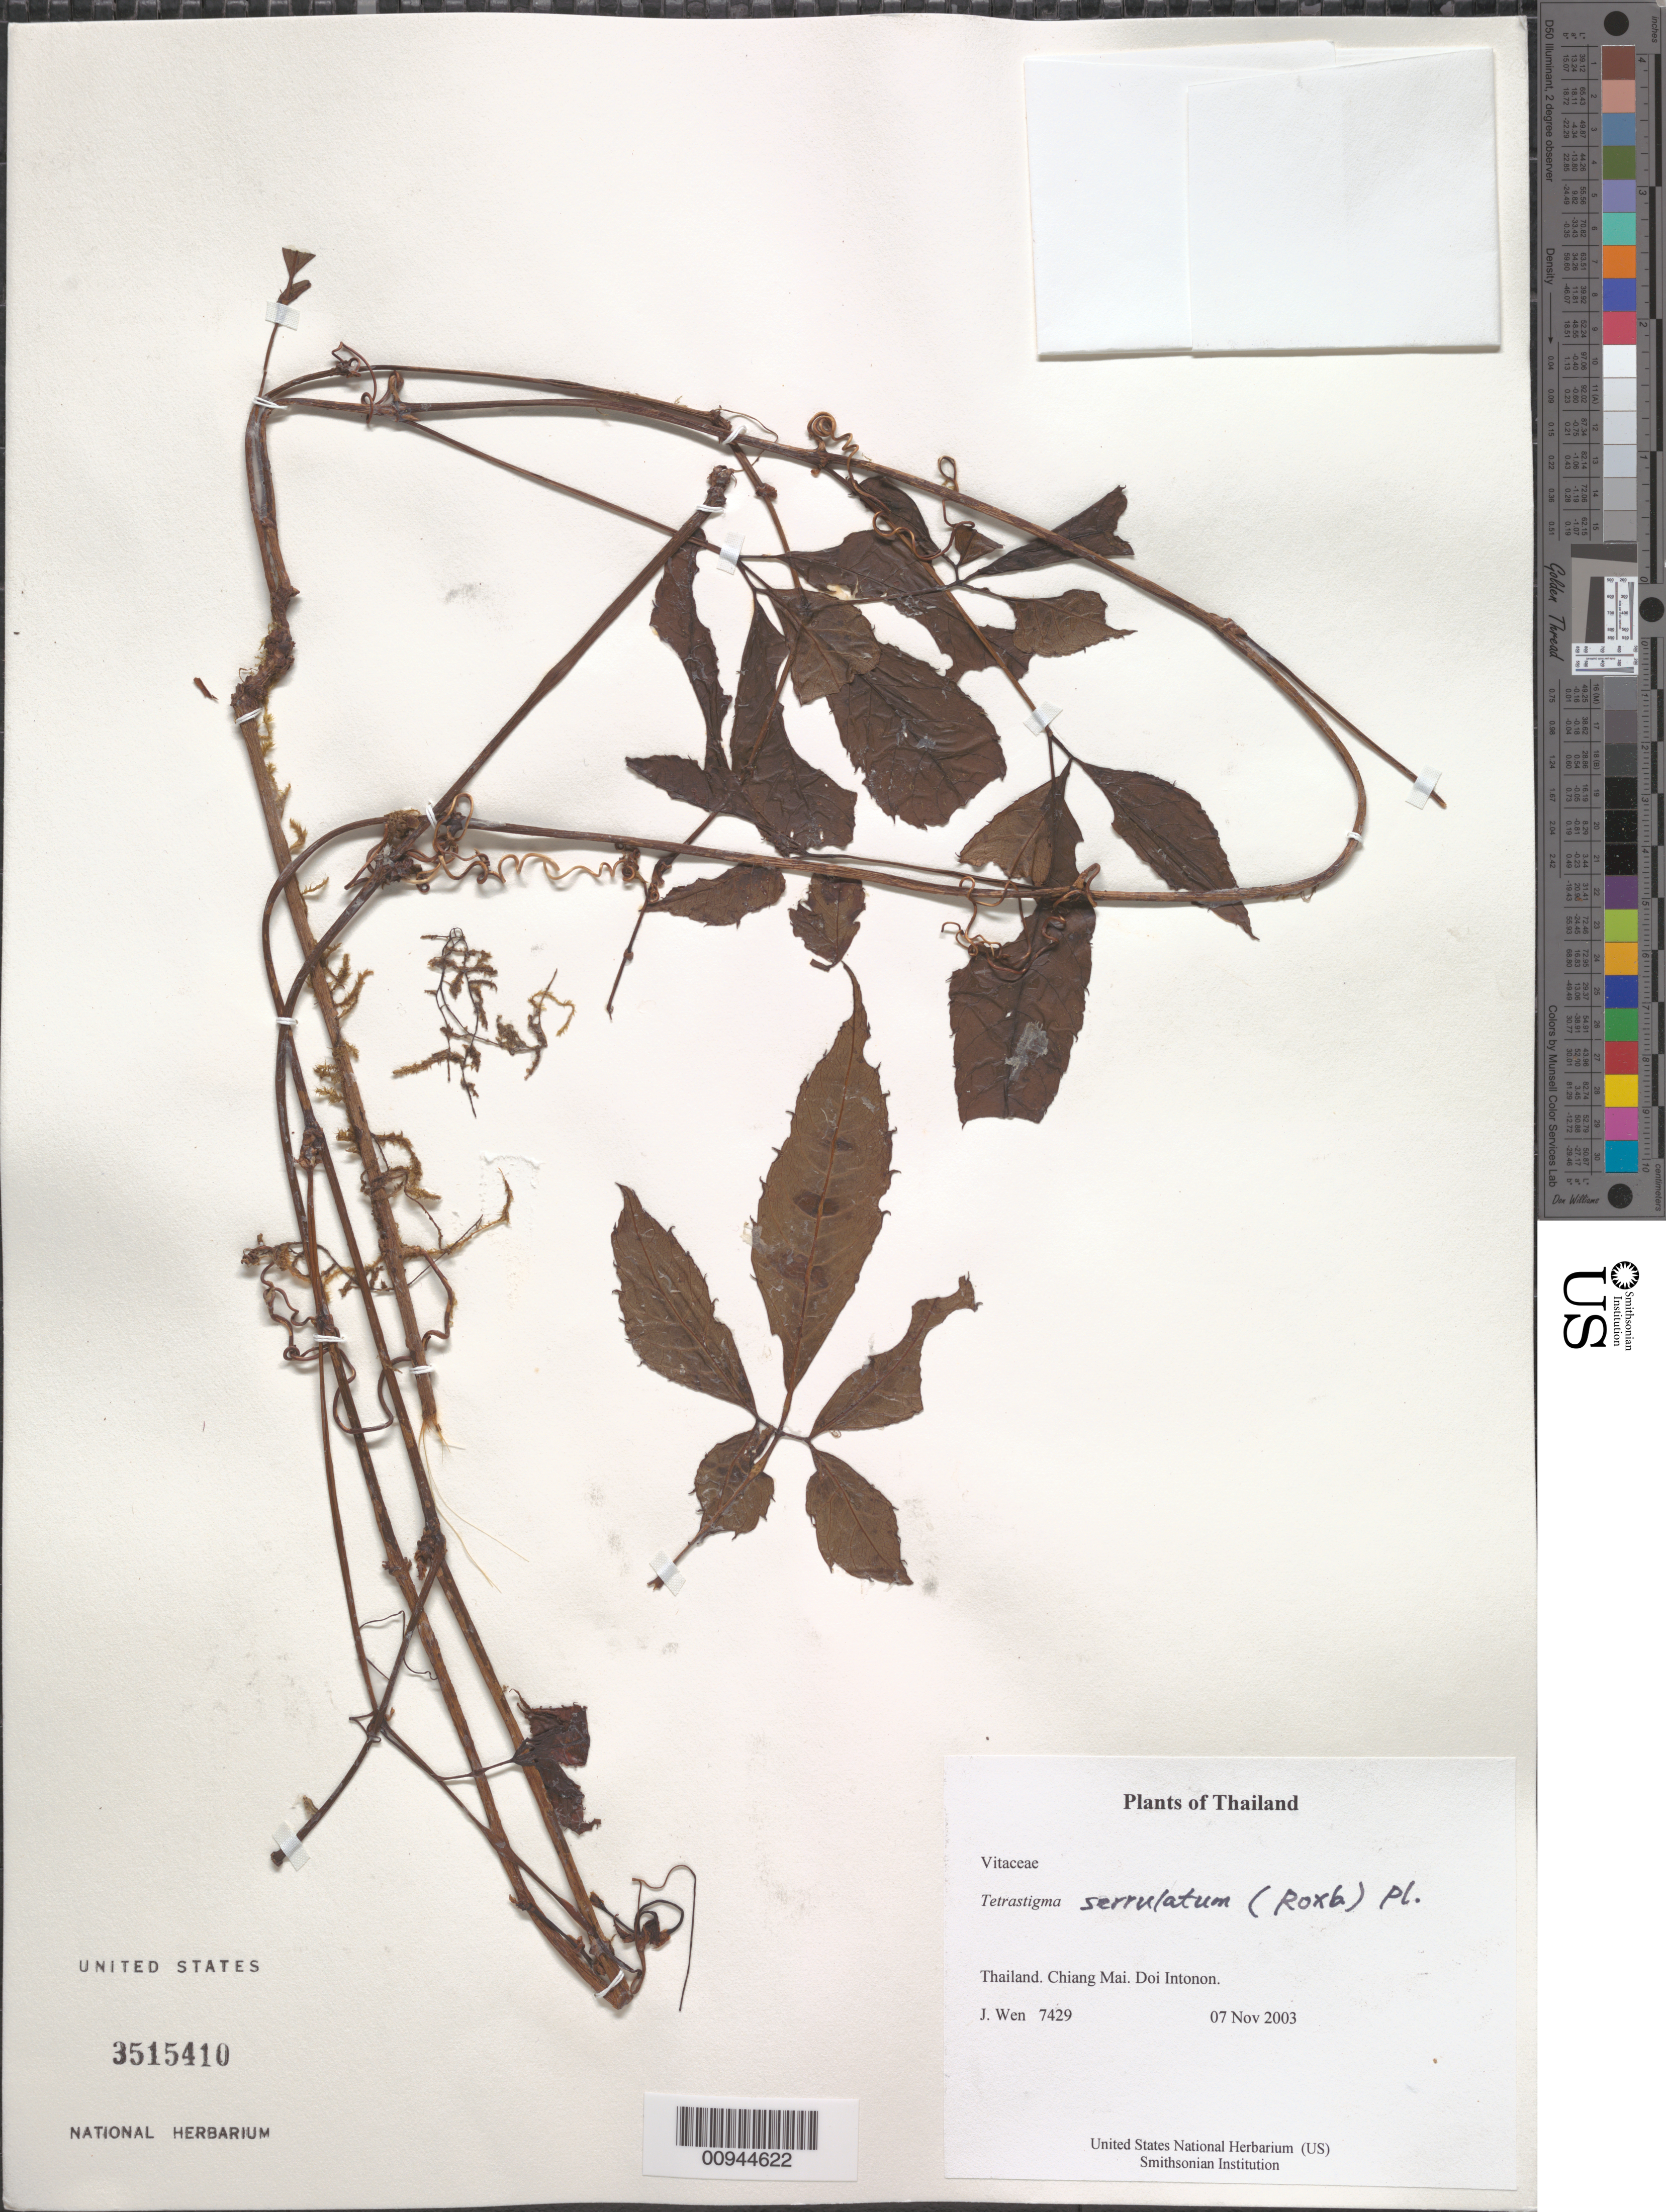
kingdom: Plantae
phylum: Tracheophyta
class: Magnoliopsida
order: Vitales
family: Vitaceae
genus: Tetrastigma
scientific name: Tetrastigma serrulatum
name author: (Roxb.) Planch.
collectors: J. Wen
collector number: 7429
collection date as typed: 07 Nov 2003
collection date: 2003-11-07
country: Thailand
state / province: Chiang Mai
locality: Doi Intonon.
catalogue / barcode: US 3515410